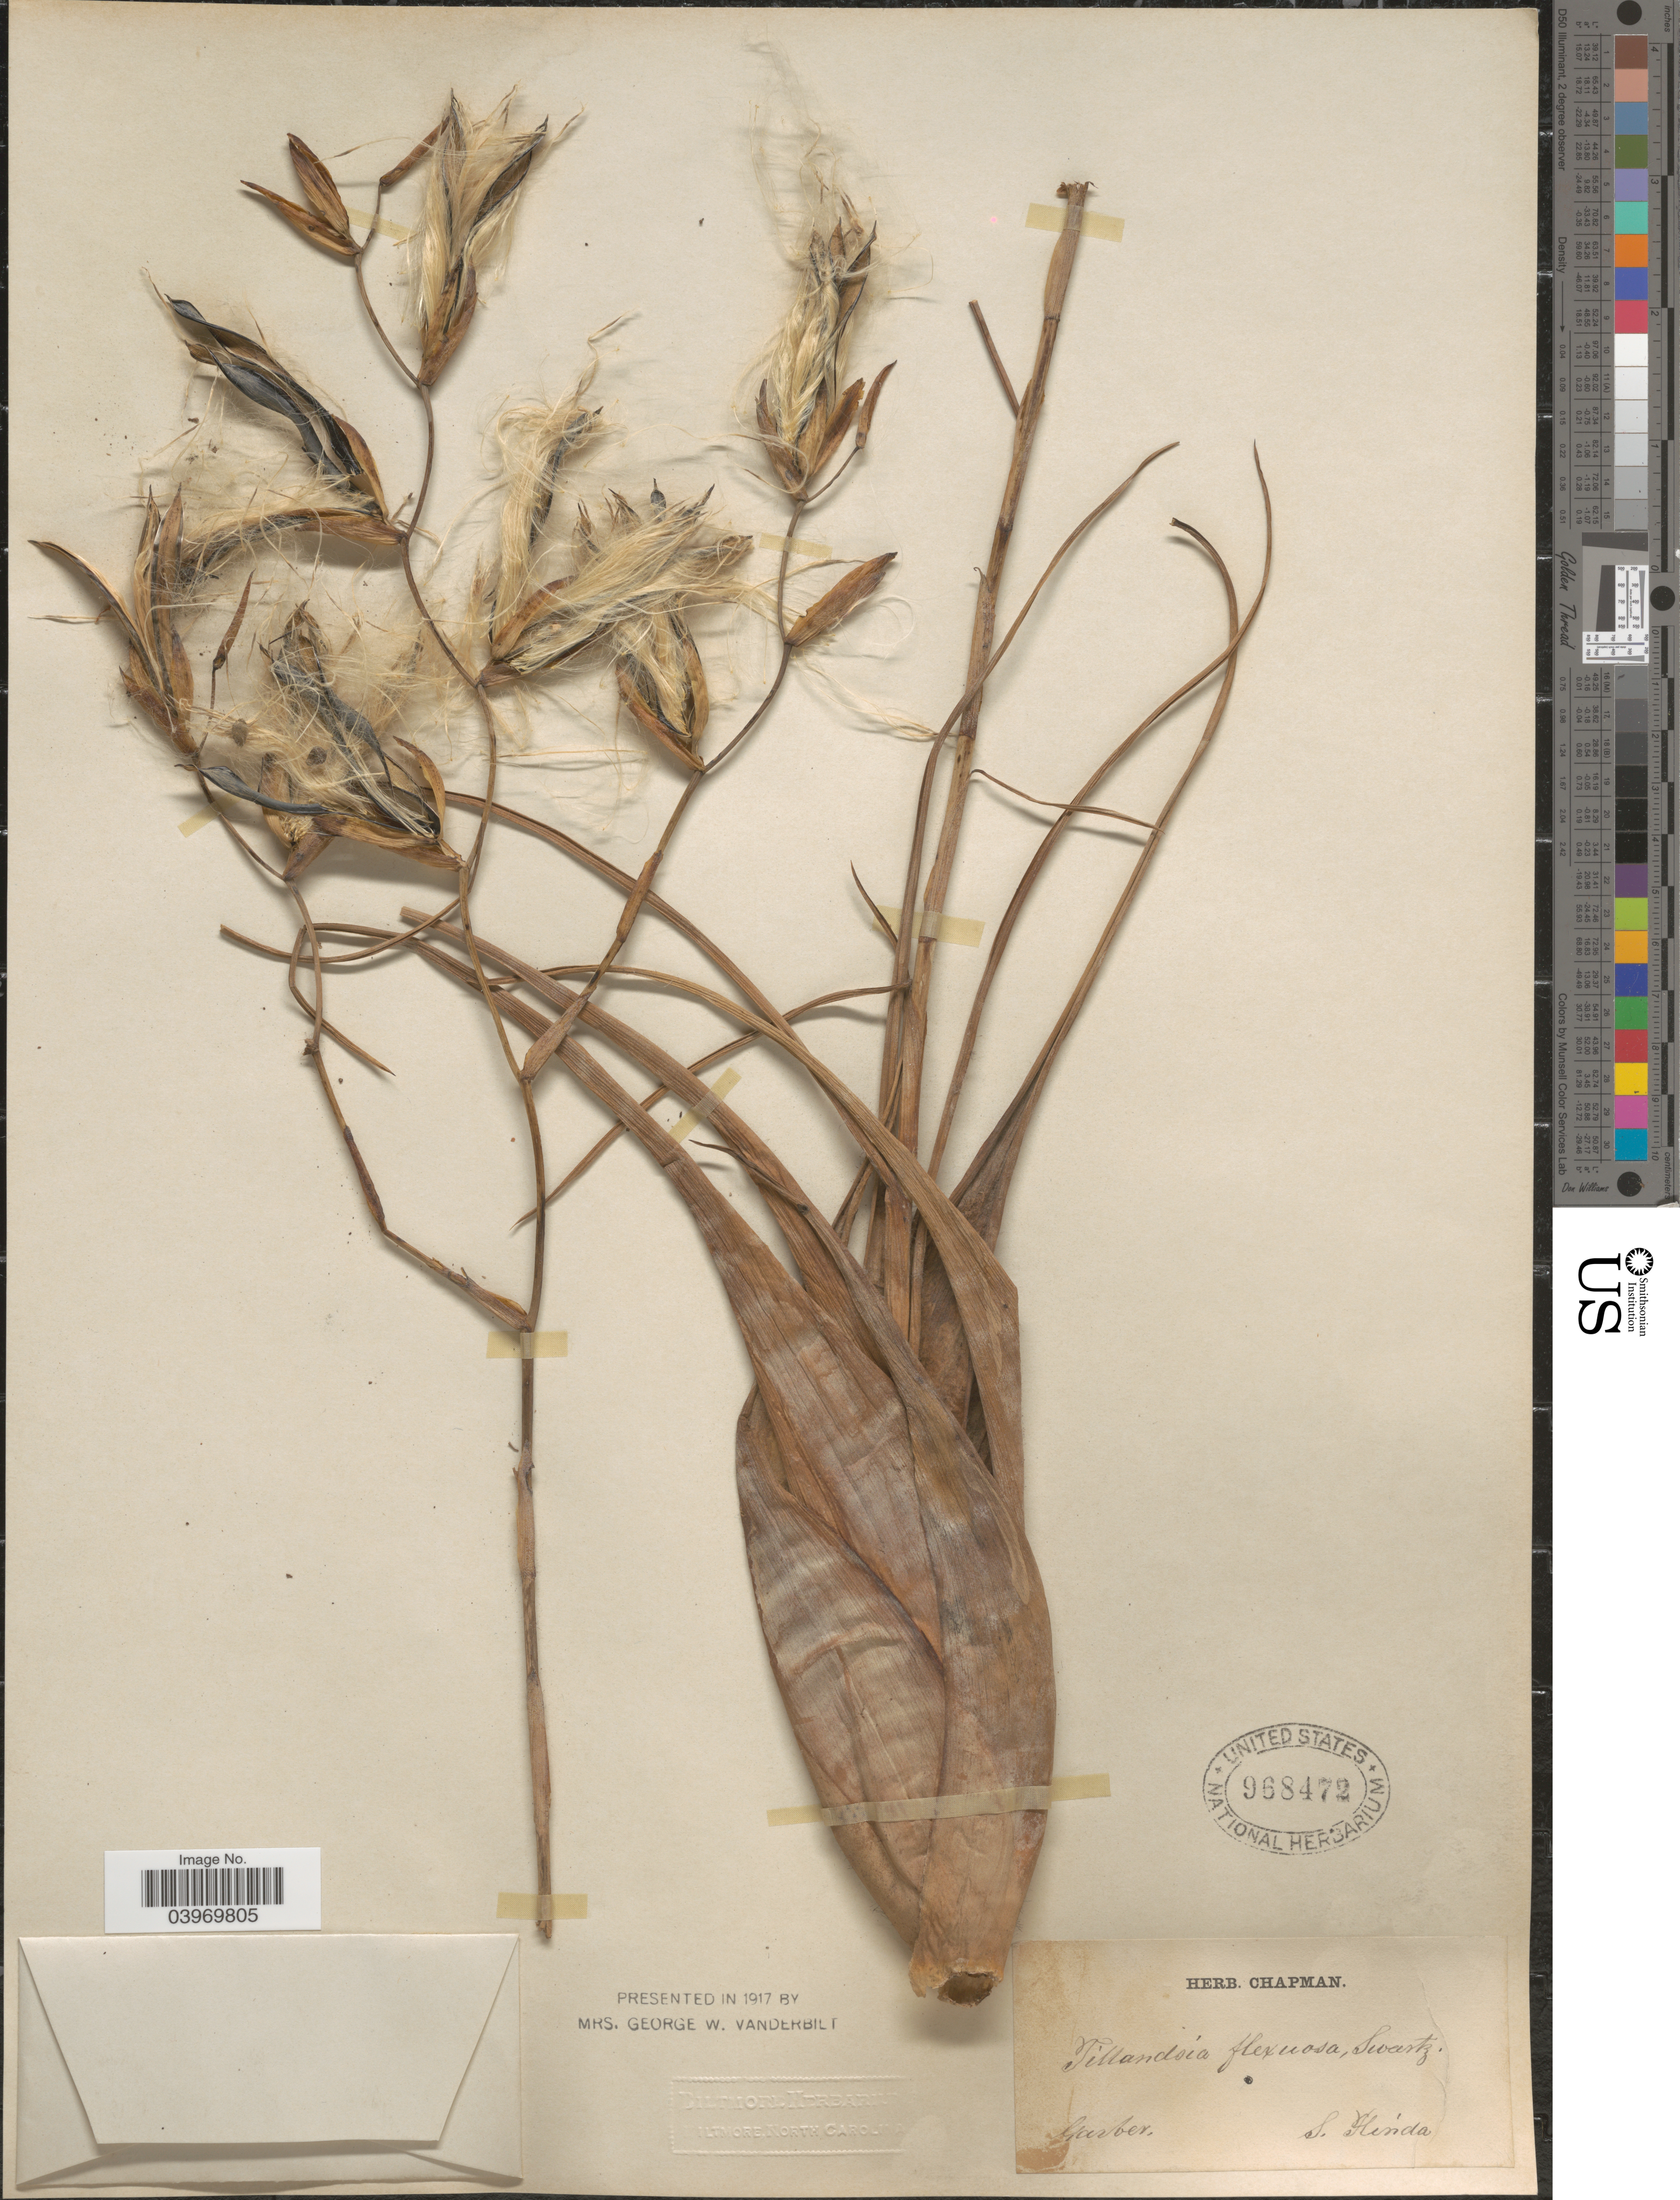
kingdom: Plantae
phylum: Tracheophyta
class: Liliopsida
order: Poales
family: Bromeliaceae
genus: Tillandsia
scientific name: Tillandsia flexuosa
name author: Sw.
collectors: -- Garber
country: United States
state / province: Florida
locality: S. Florida.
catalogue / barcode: US 968472